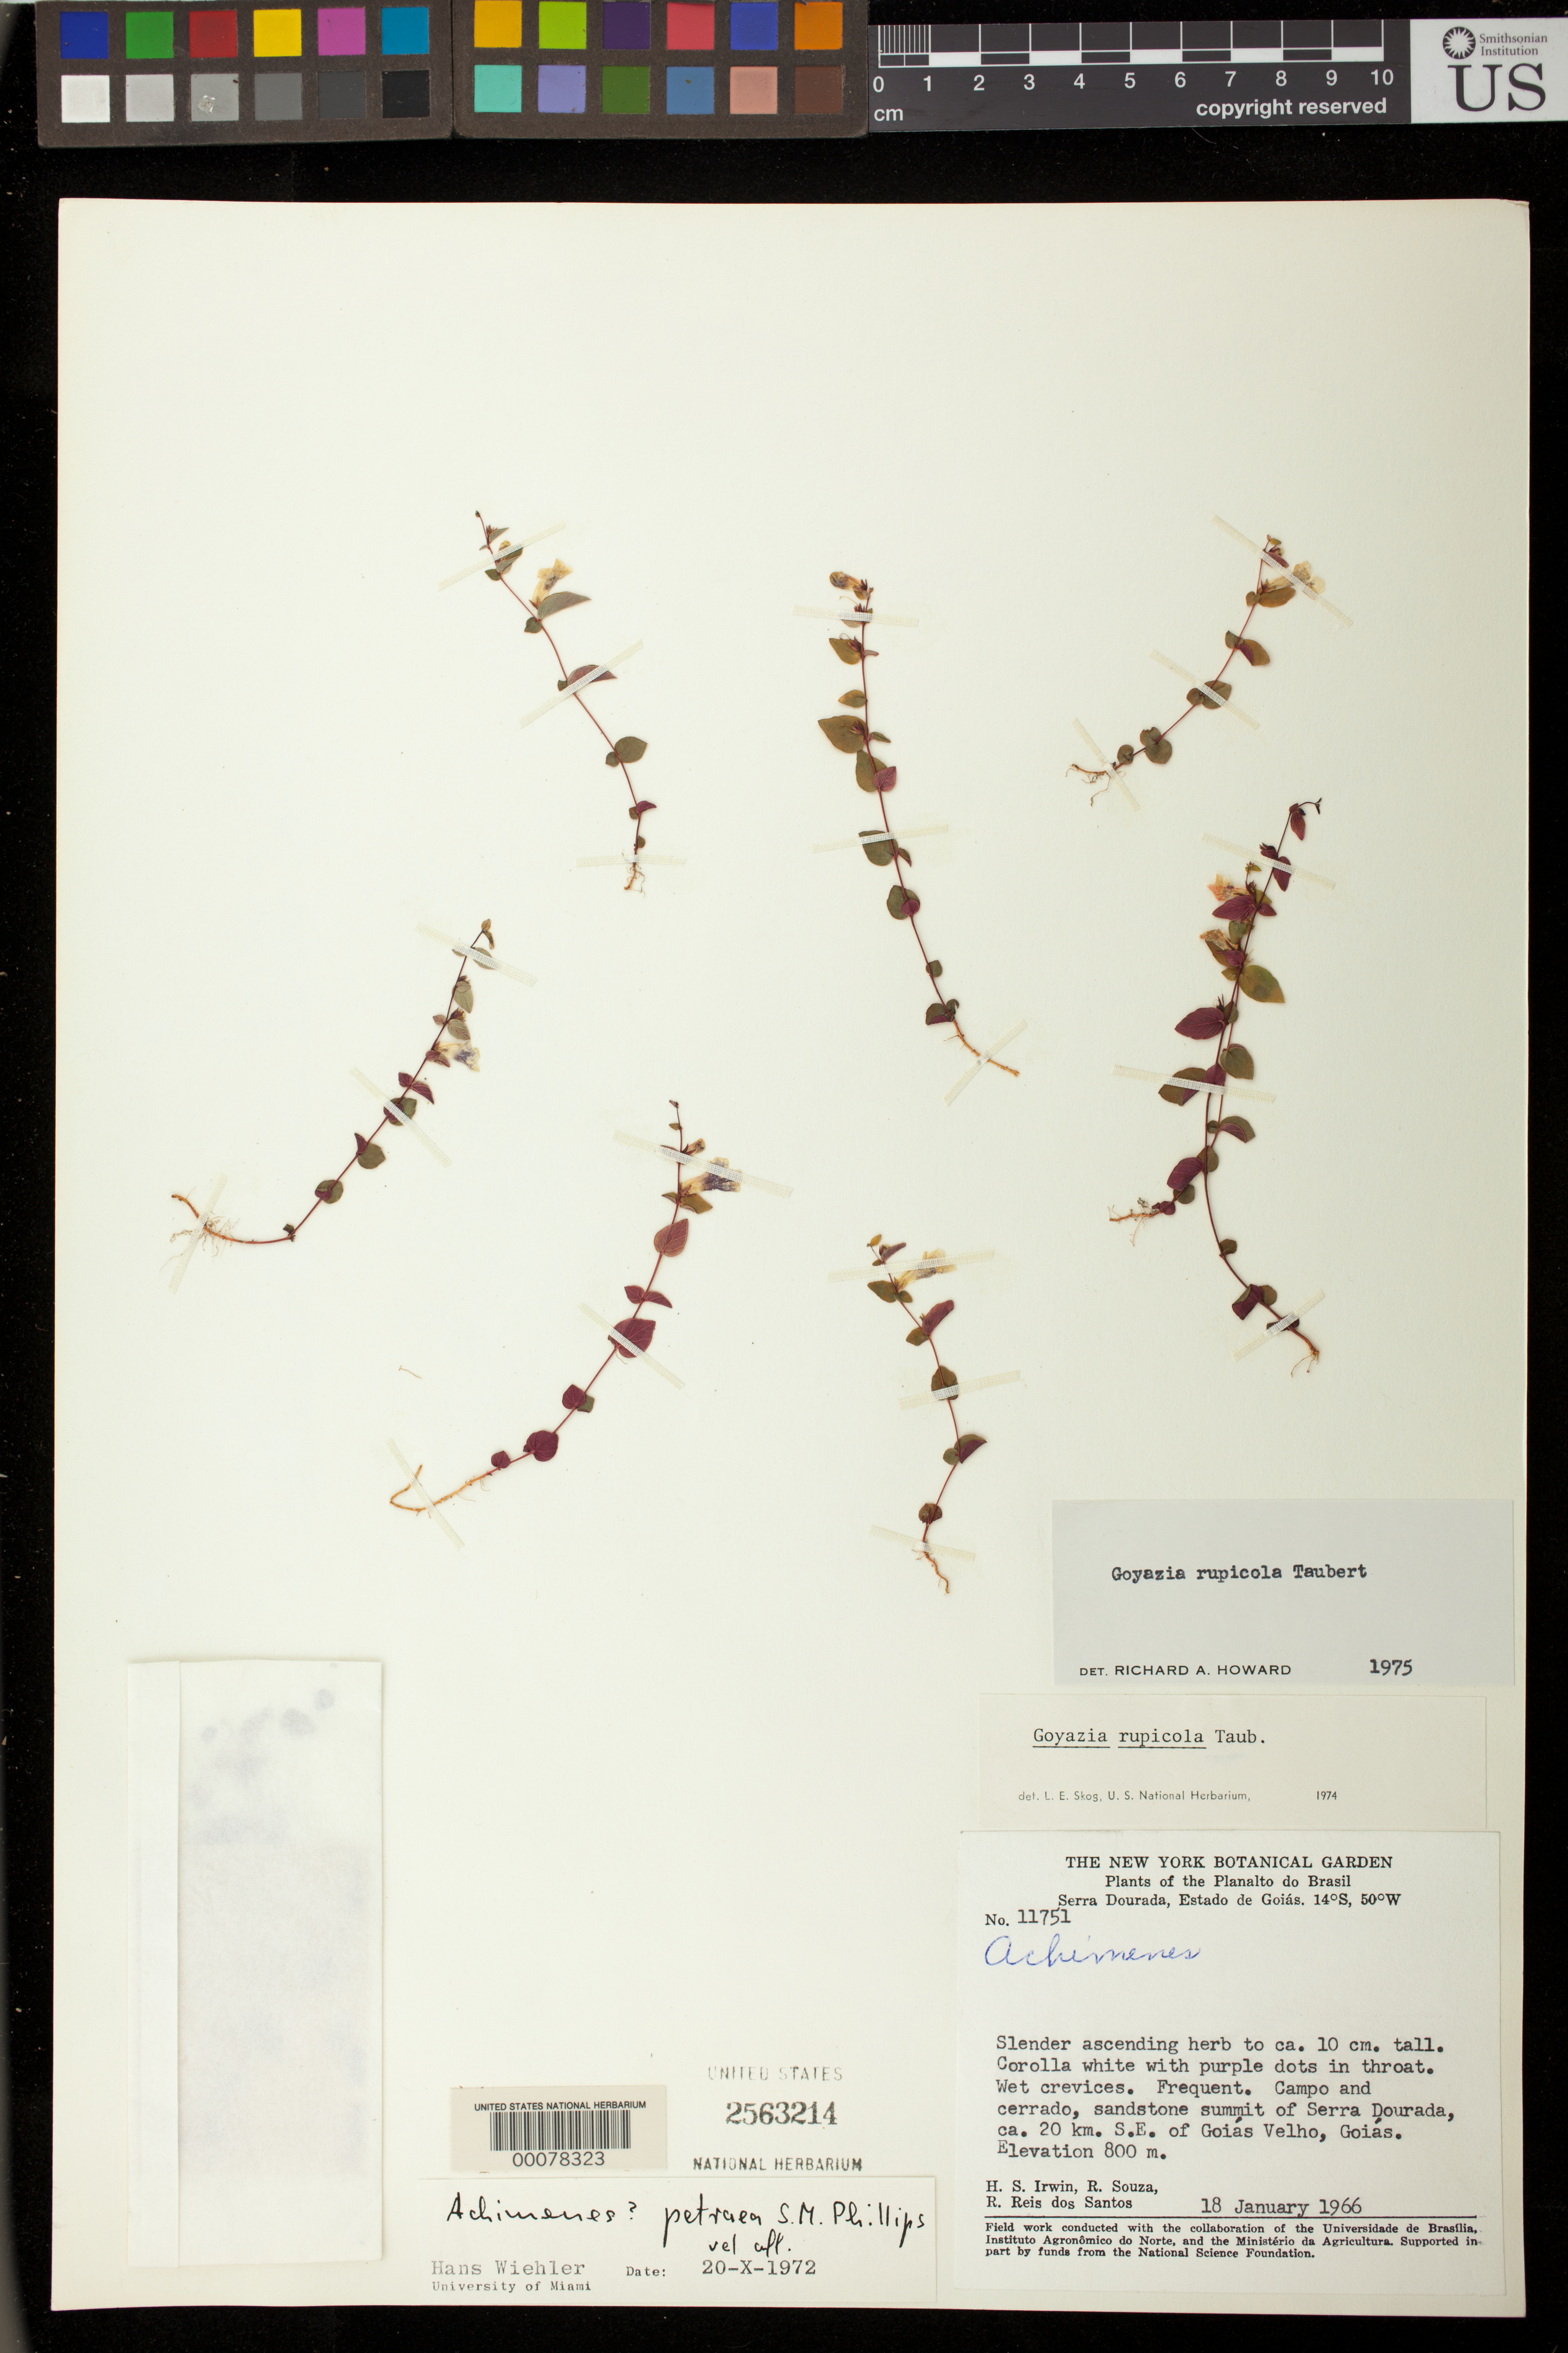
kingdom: Plantae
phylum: Tracheophyta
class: Magnoliopsida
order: Lamiales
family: Gesneriaceae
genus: Goyazia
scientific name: Goyazia rupicola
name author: Taub.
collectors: H. Irwin, R. Souza & R. R. Santos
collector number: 11751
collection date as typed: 18 Jan 1966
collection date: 1966-01-18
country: Brazil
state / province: Goiás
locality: Summit of Serra Dourada, about 20 km SE of Goias Velho, Goias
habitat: Campo and cerrado, sandstone; wet crevices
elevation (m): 800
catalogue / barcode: US 2563214